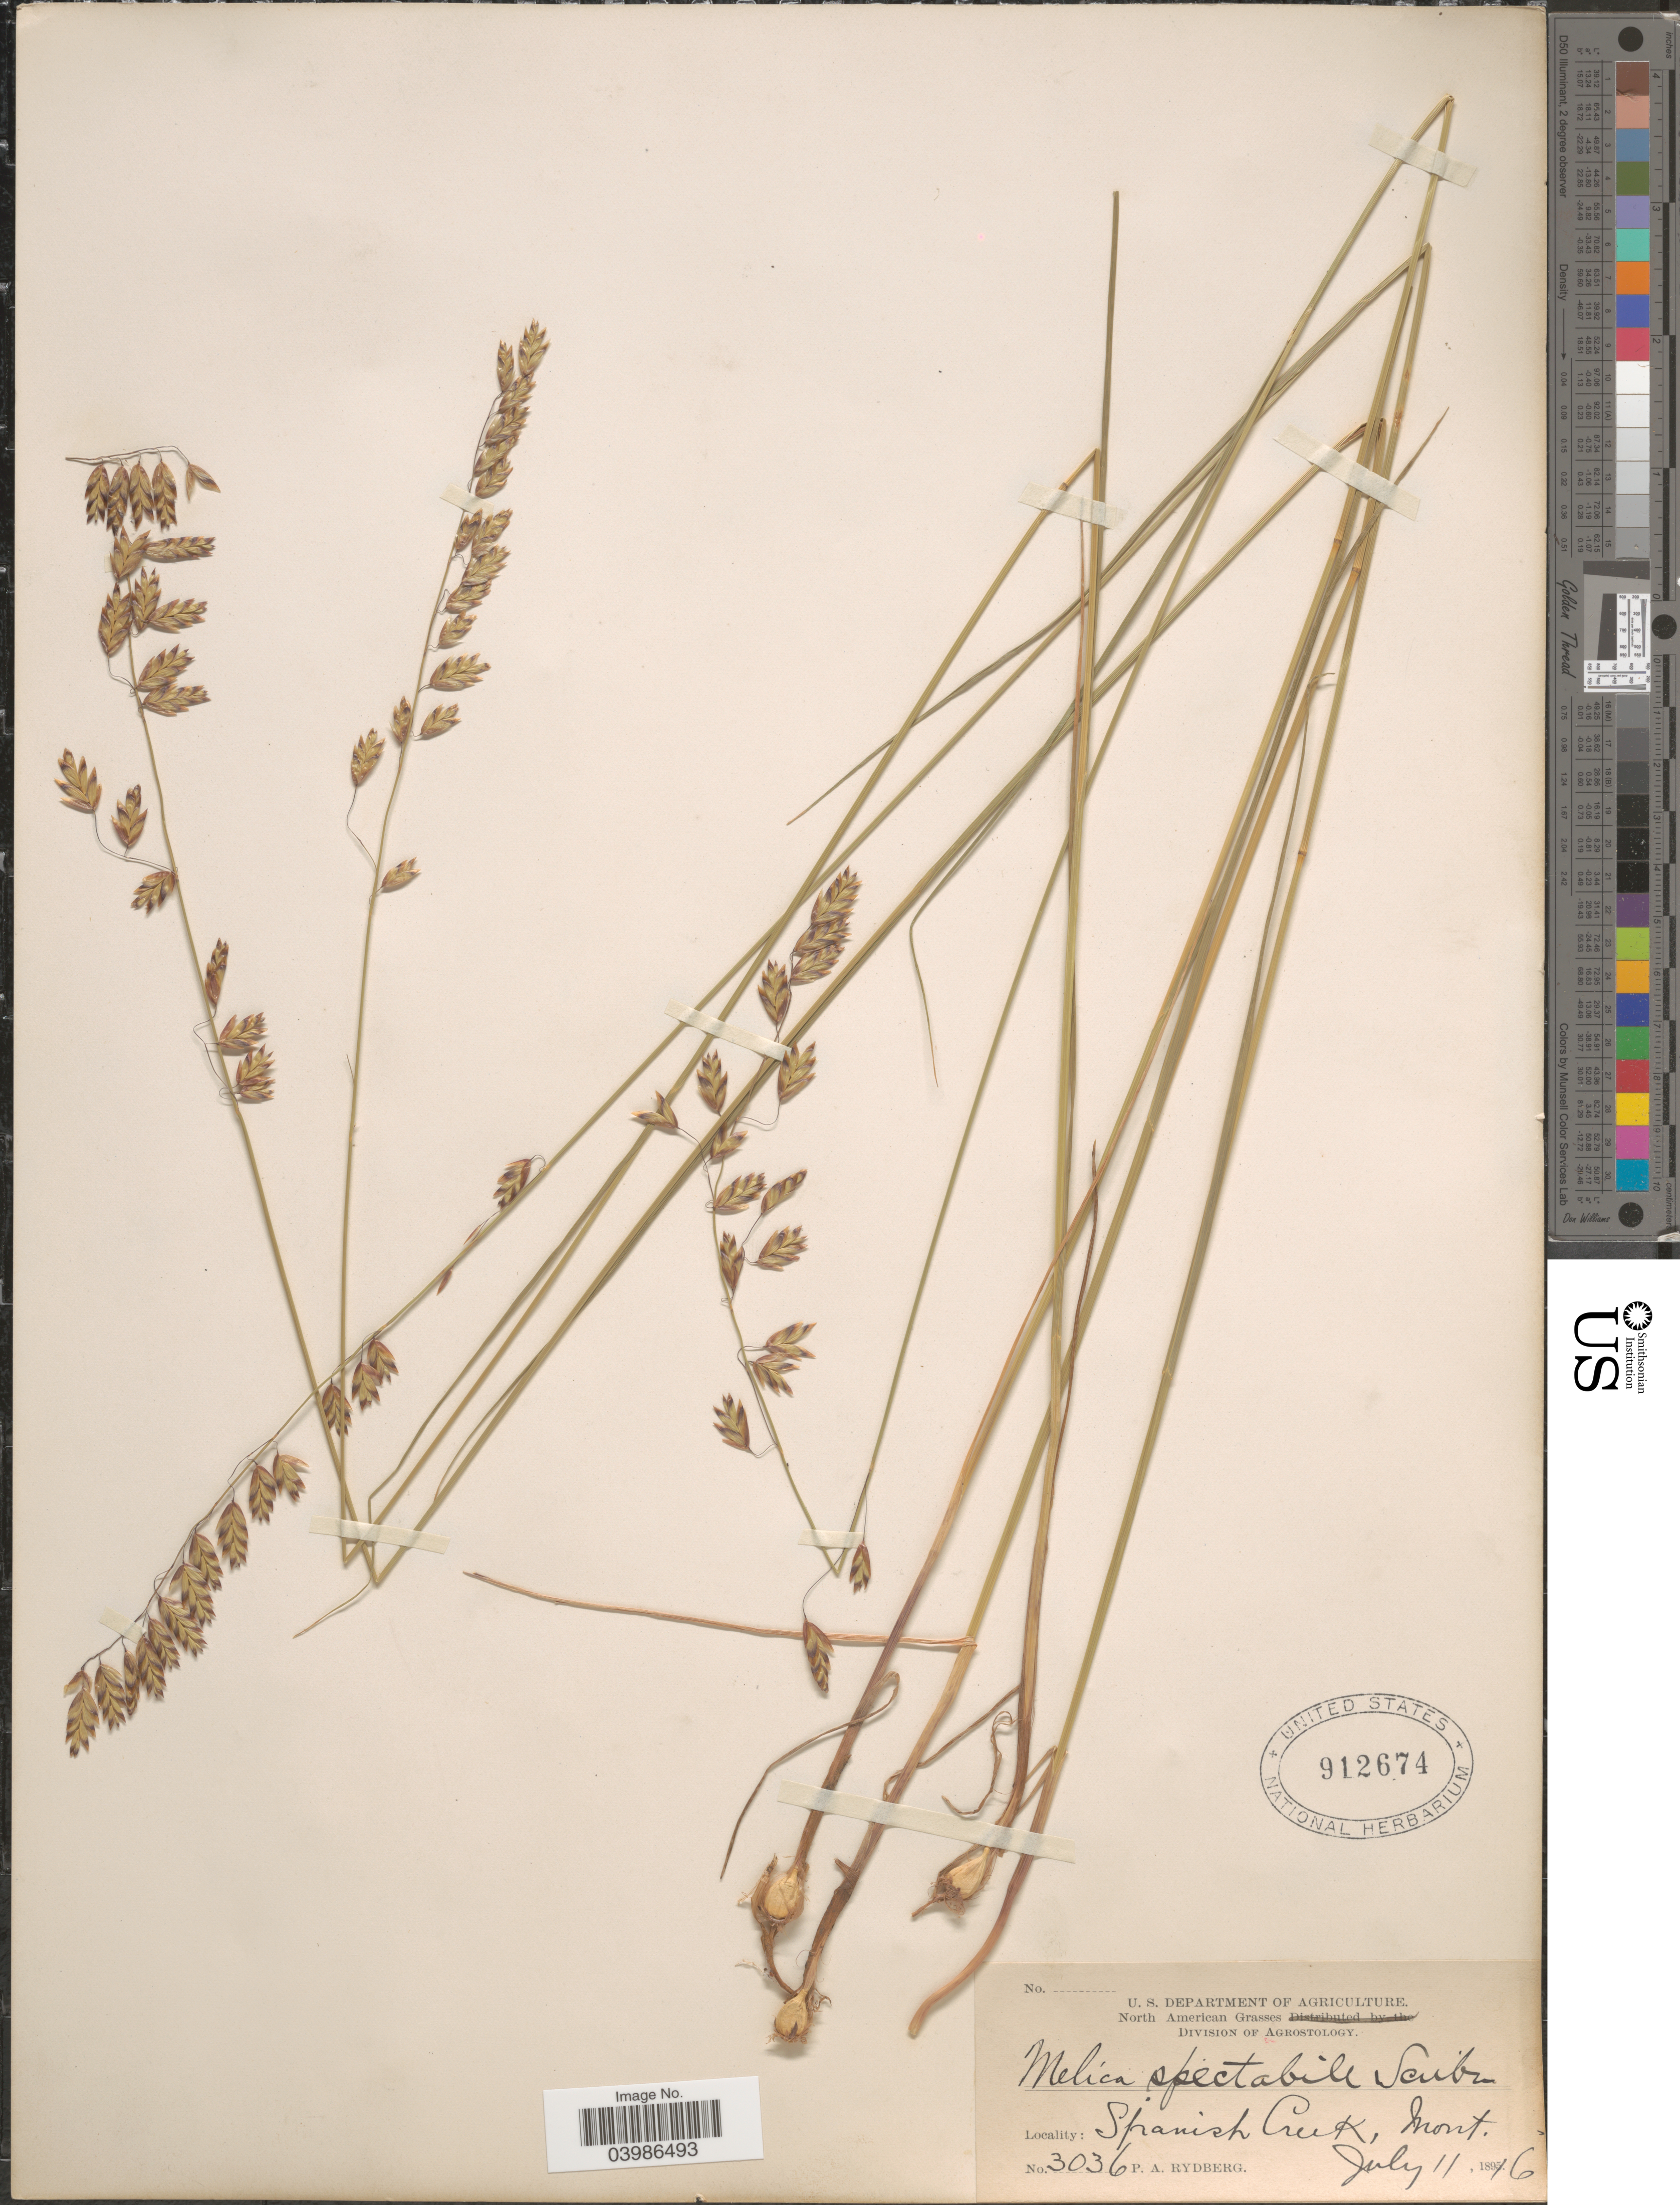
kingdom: Plantae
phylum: Tracheophyta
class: Liliopsida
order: Poales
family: Poaceae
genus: Melica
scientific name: Melica spectabilis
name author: Scribn.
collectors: P. A. Rydberg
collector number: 3036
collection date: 1816-07-11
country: United States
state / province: Montana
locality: Spanish Creek.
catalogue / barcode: US 912674